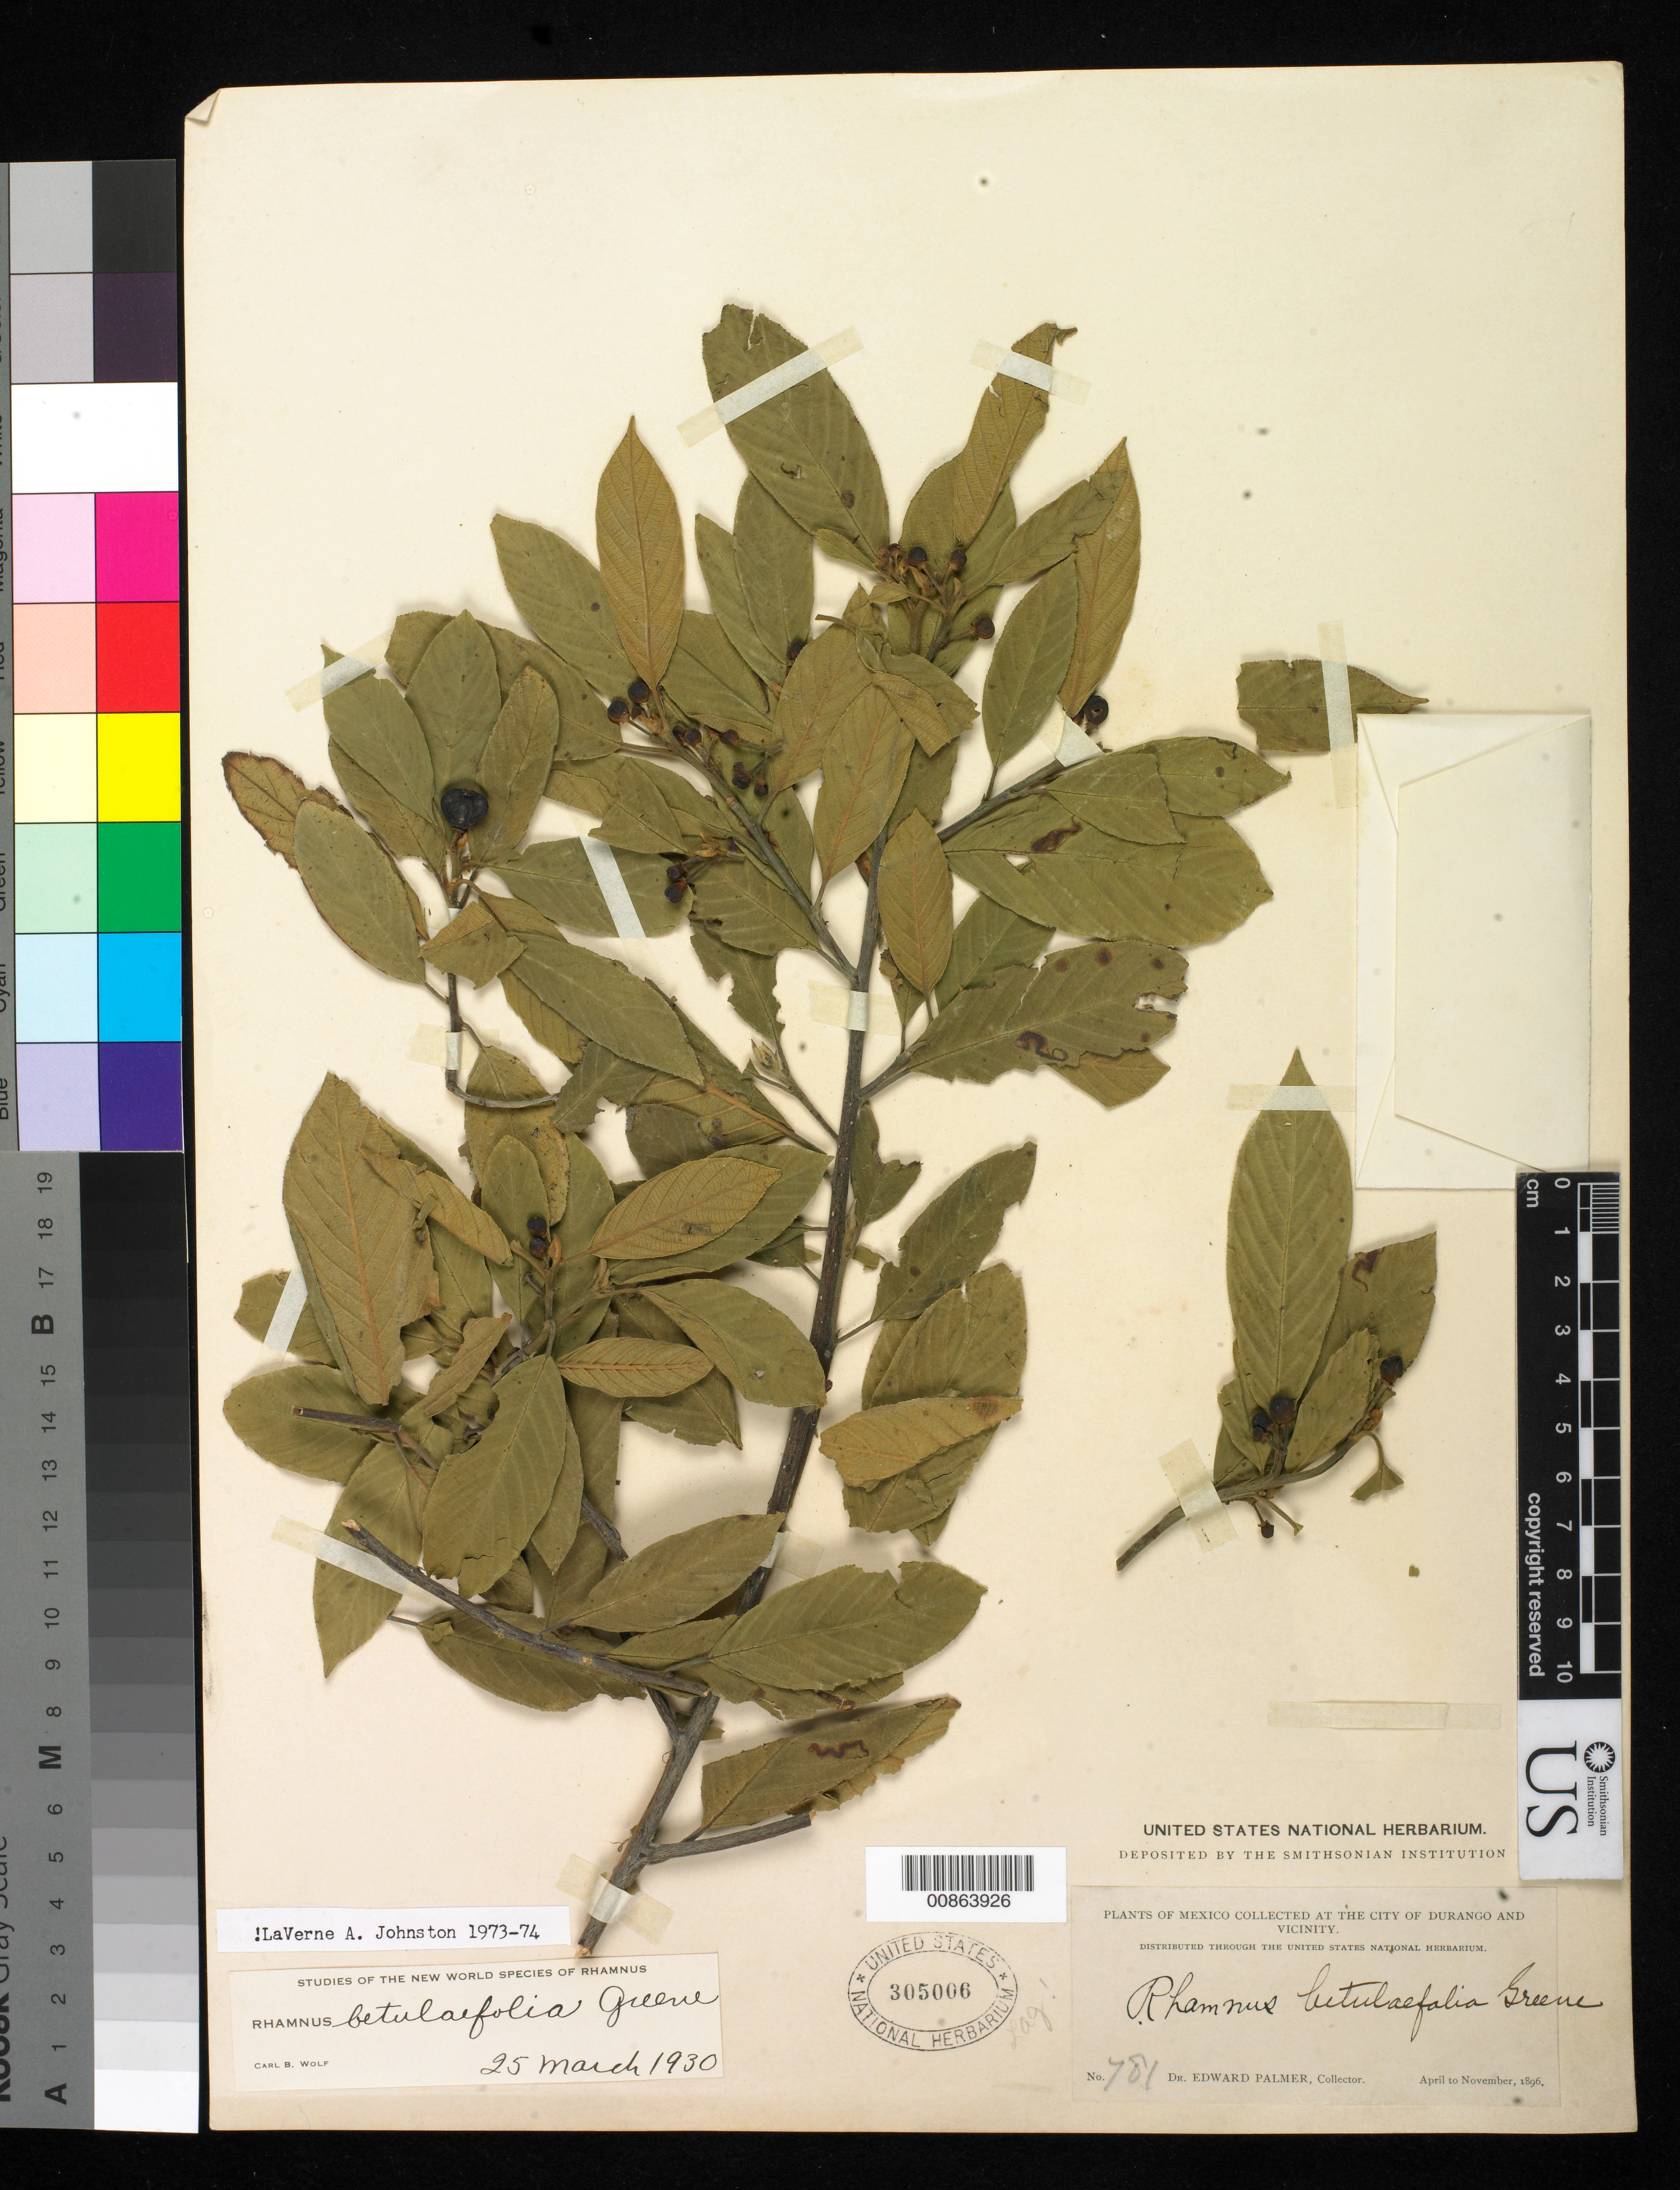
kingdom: Plantae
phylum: Tracheophyta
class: Magnoliopsida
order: Rosales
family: Rhamnaceae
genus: Frangula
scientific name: Frangula betulifolia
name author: (Greene) Grubov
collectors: E. Palmer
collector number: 781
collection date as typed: Apr 1896 to -- Nov 1896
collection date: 1896-04/1896-11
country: Mexico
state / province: Durango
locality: City of Durango and vicinity.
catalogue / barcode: US 305006